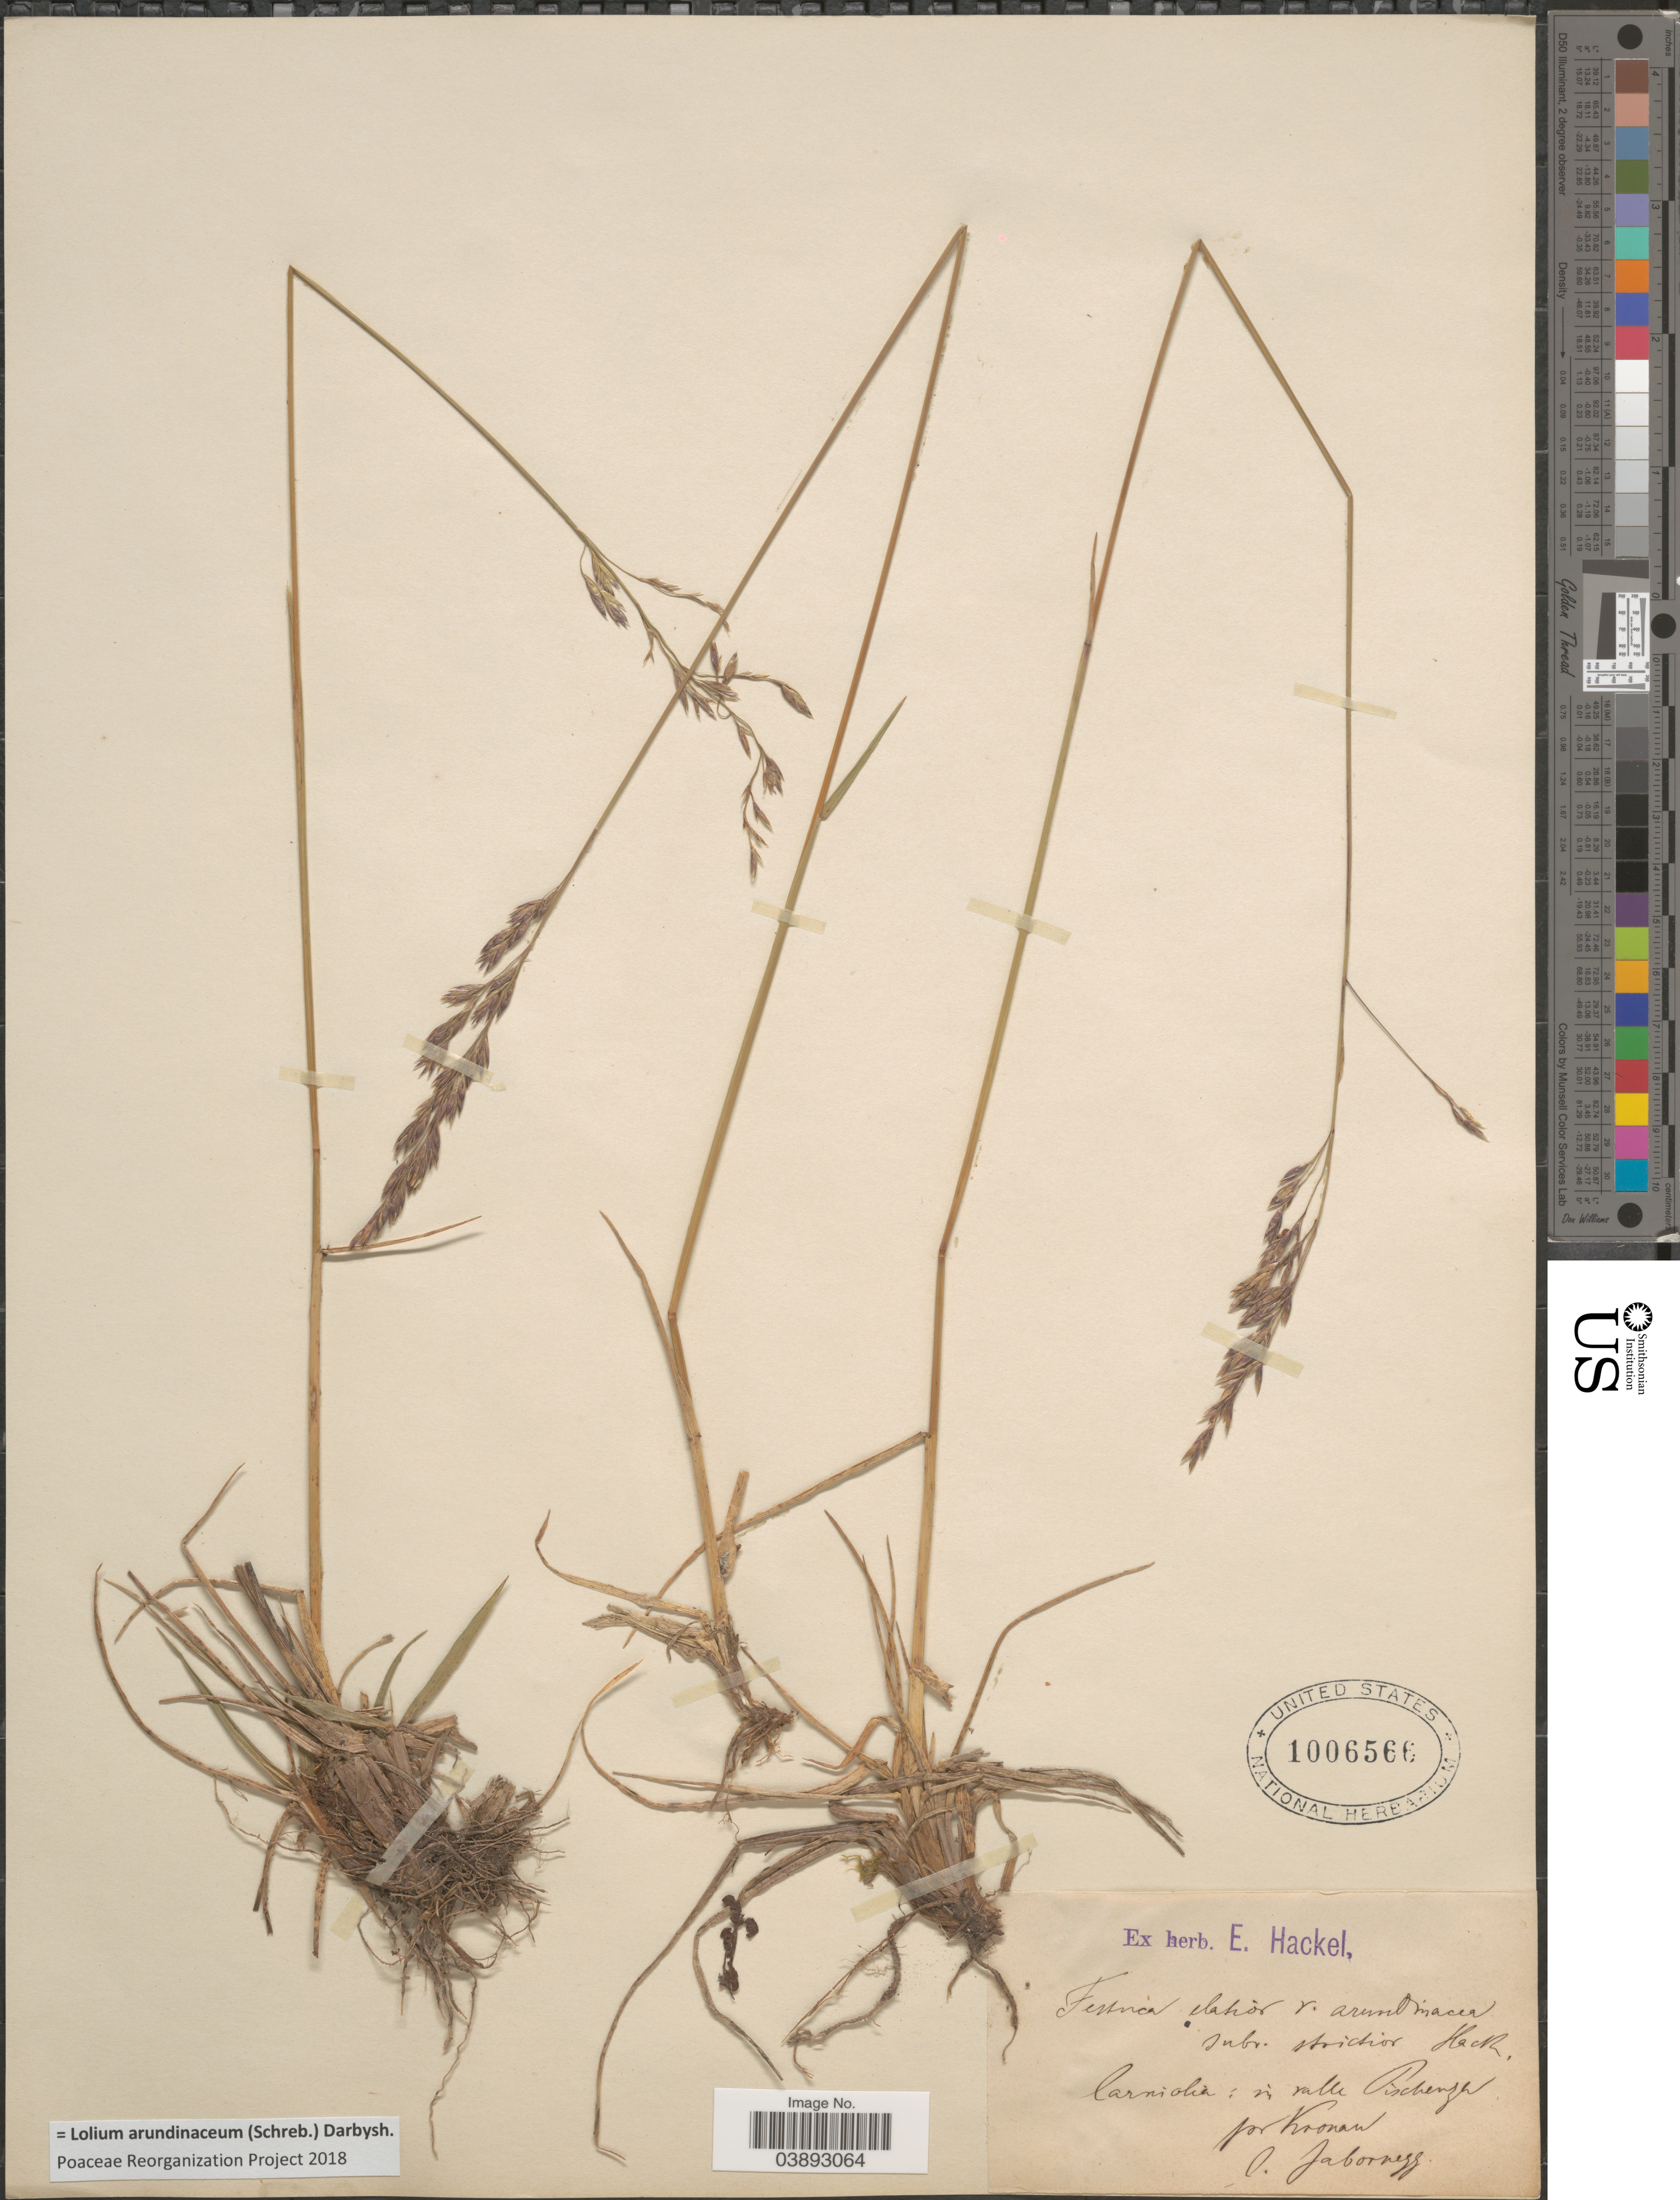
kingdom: Plantae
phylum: Tracheophyta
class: Liliopsida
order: Poales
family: Poaceae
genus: Lolium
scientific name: Lolium arundinaceum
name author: (Schreb.) Darbysh.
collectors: Jabornegg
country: Slovenia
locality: Carniolia: in valle Pischenza pr. Kronau.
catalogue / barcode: US 1006566